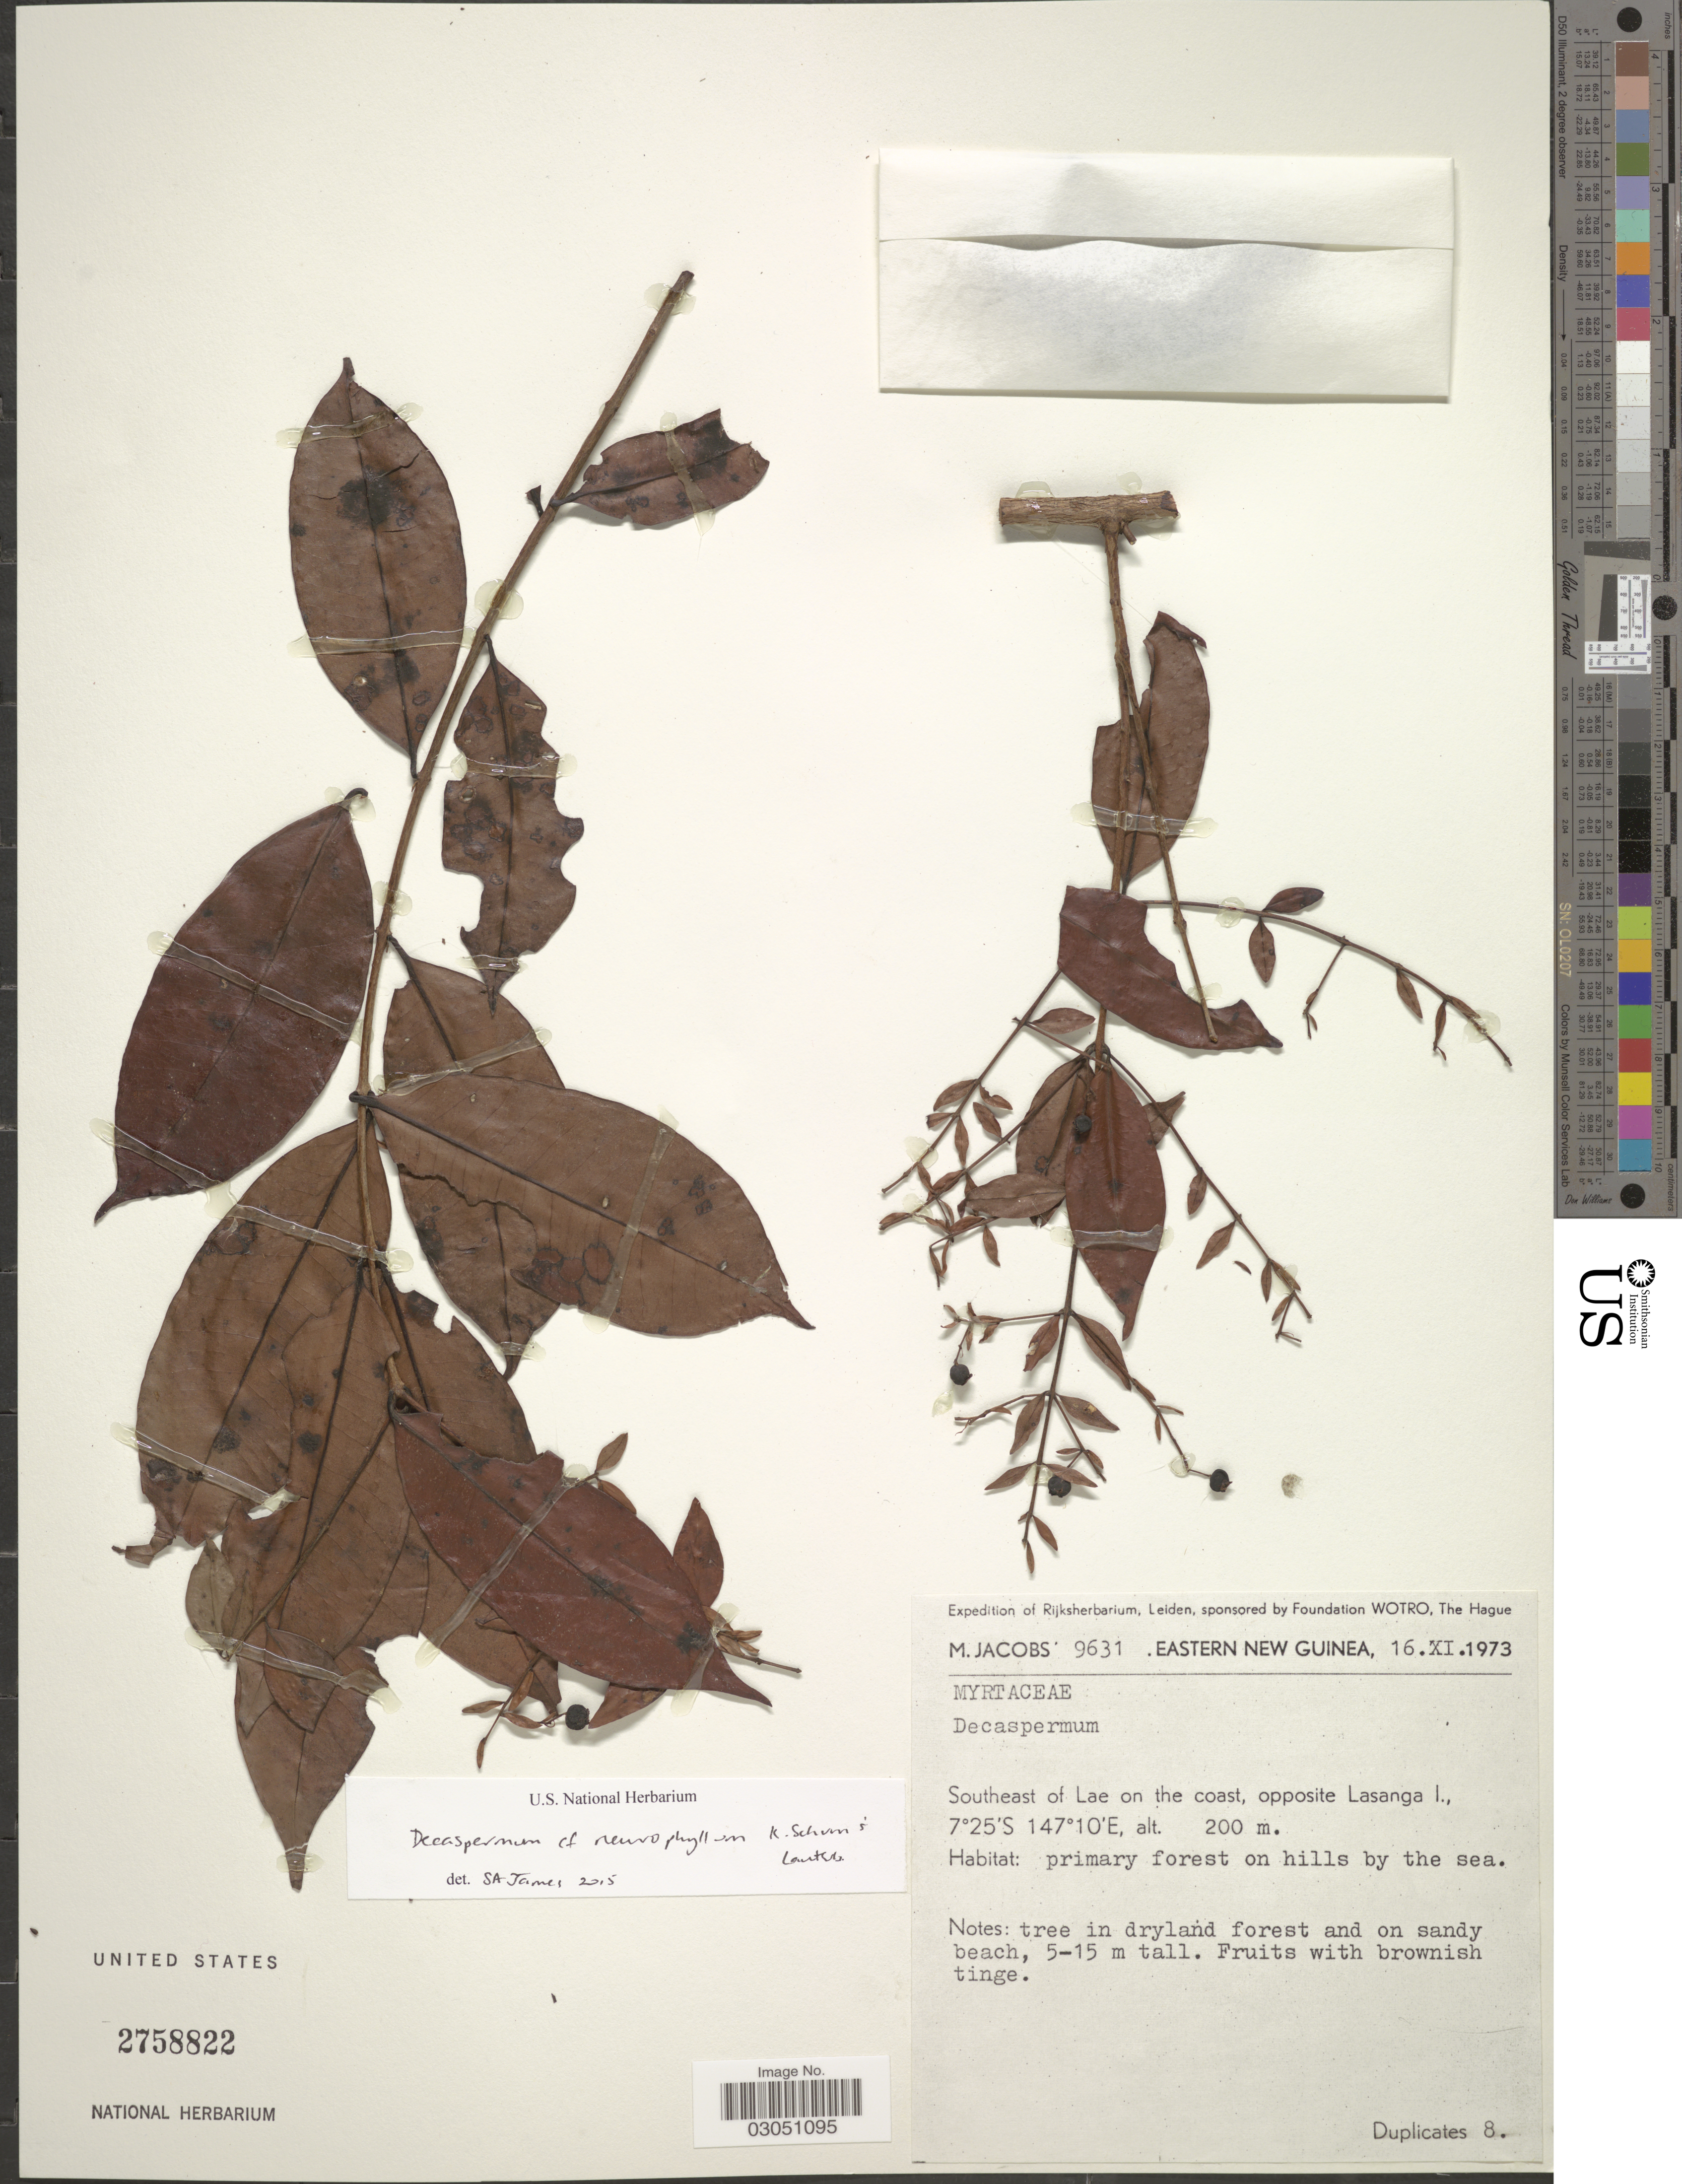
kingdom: Plantae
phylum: Tracheophyta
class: Magnoliopsida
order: Myrtales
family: Myrtaceae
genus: Decaspermum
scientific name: Decaspermum neurophyllum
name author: K. Schum. & Lauterb.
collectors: M. Jacobs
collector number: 9631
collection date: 1973-11-16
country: Papua New Guinea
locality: Eastern New Guinea. Southeast of Lae on the coast, opposite Lasanga I.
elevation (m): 200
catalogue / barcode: US 2758822